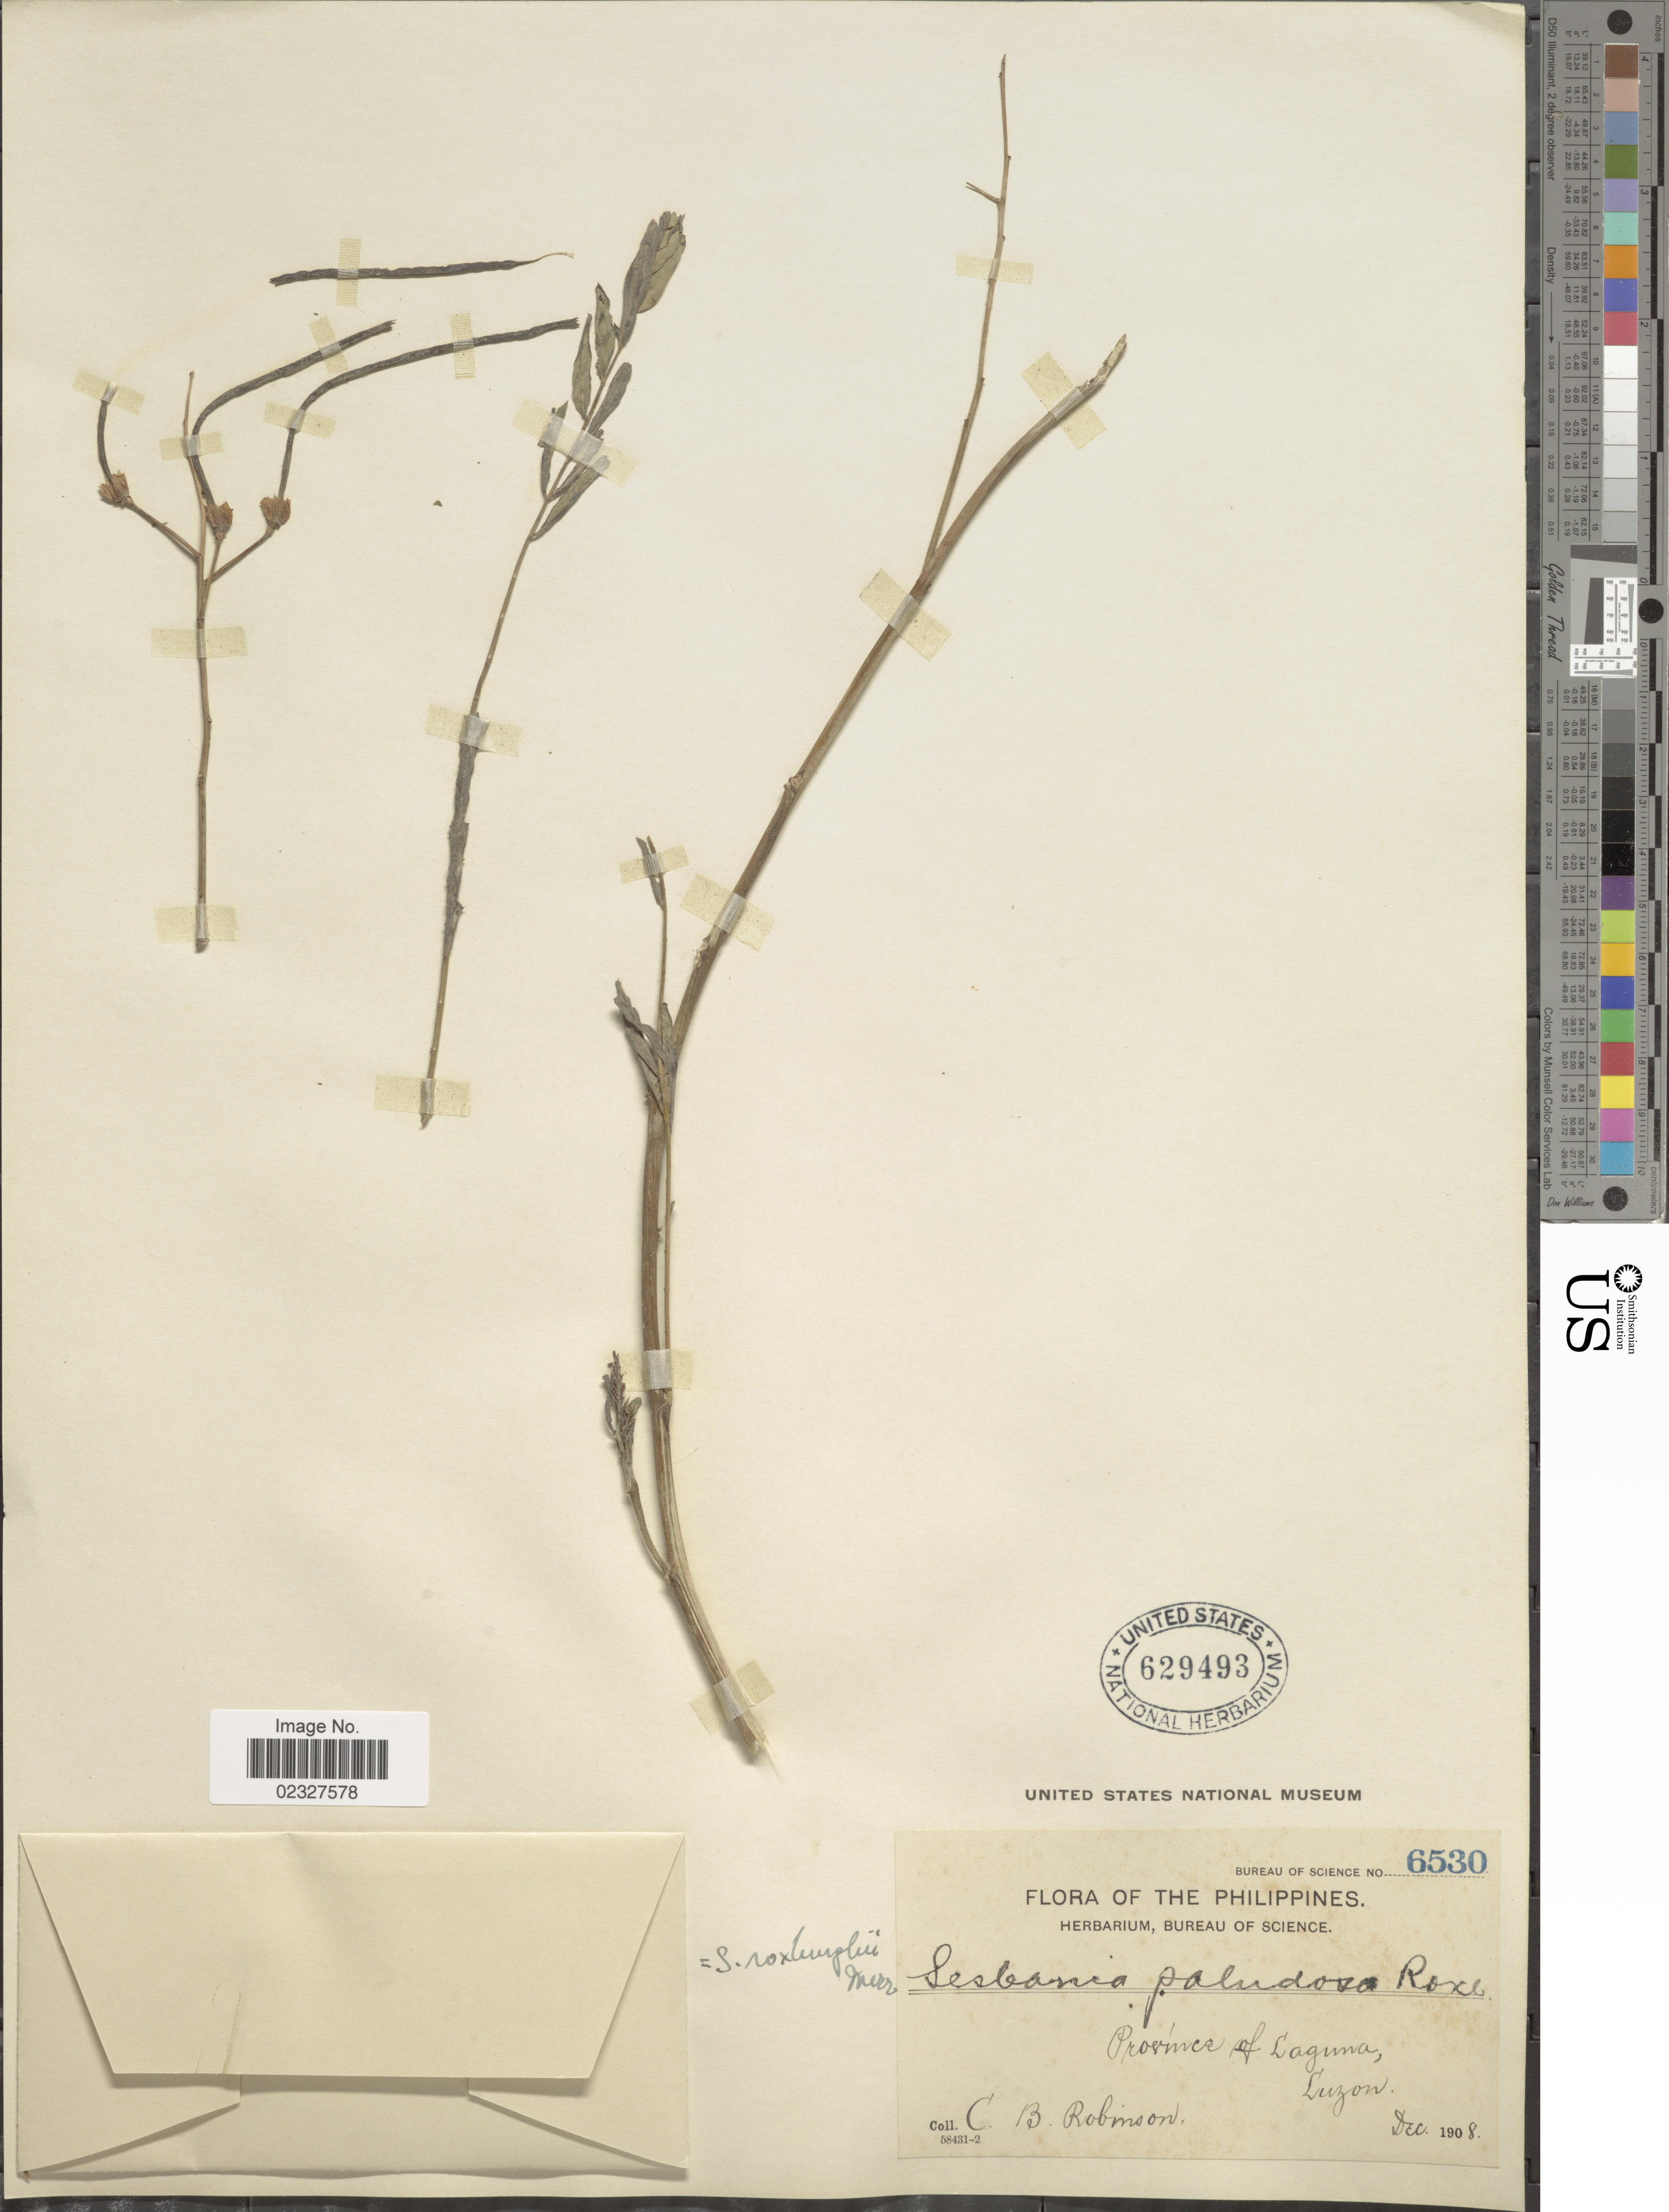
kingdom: Plantae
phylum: Tracheophyta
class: Magnoliopsida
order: Fabales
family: Fabaceae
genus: Sesbania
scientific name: Sesbania roxburghii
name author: Merr.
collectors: C. Robinson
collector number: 6530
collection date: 1908-12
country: Philippines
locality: Province of Laguma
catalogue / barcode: US 629493